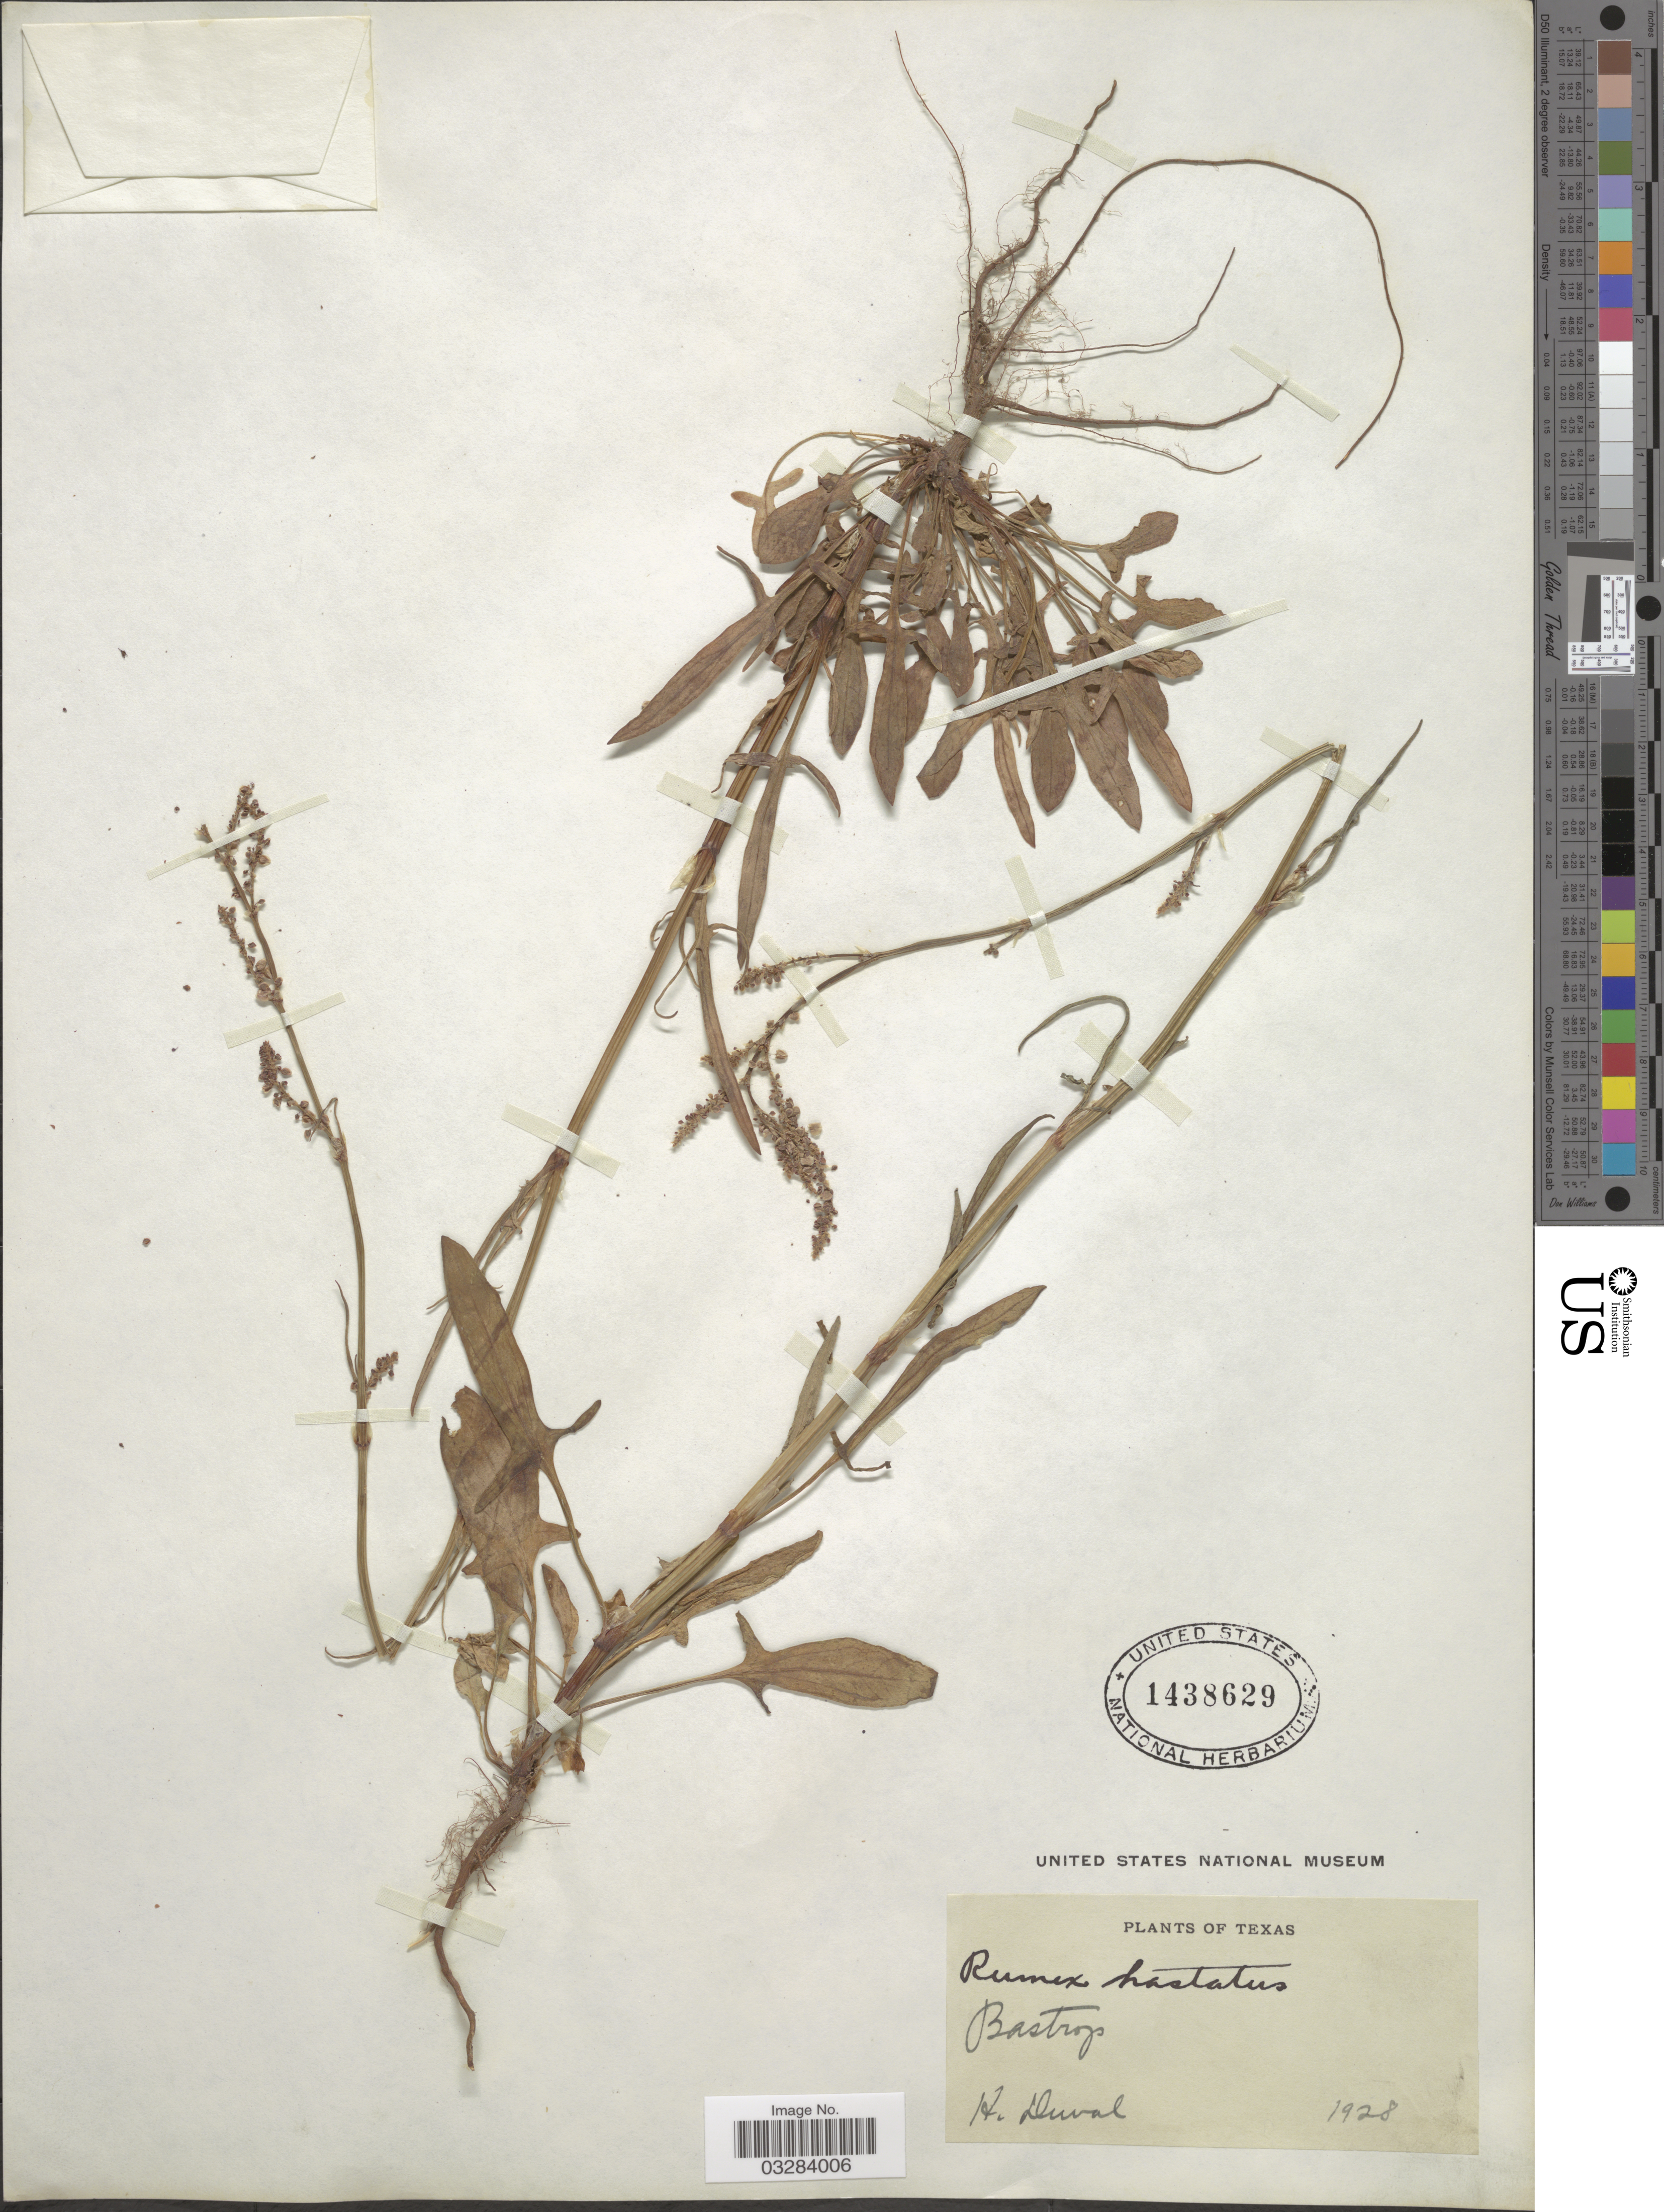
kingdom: Plantae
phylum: Tracheophyta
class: Magnoliopsida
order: Caryophyllales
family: Polygonaceae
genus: Rumex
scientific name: Rumex hastatulus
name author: Baldwin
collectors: H. Duval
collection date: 1928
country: United States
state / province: Texas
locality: Bastrop.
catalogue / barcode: US 1438629